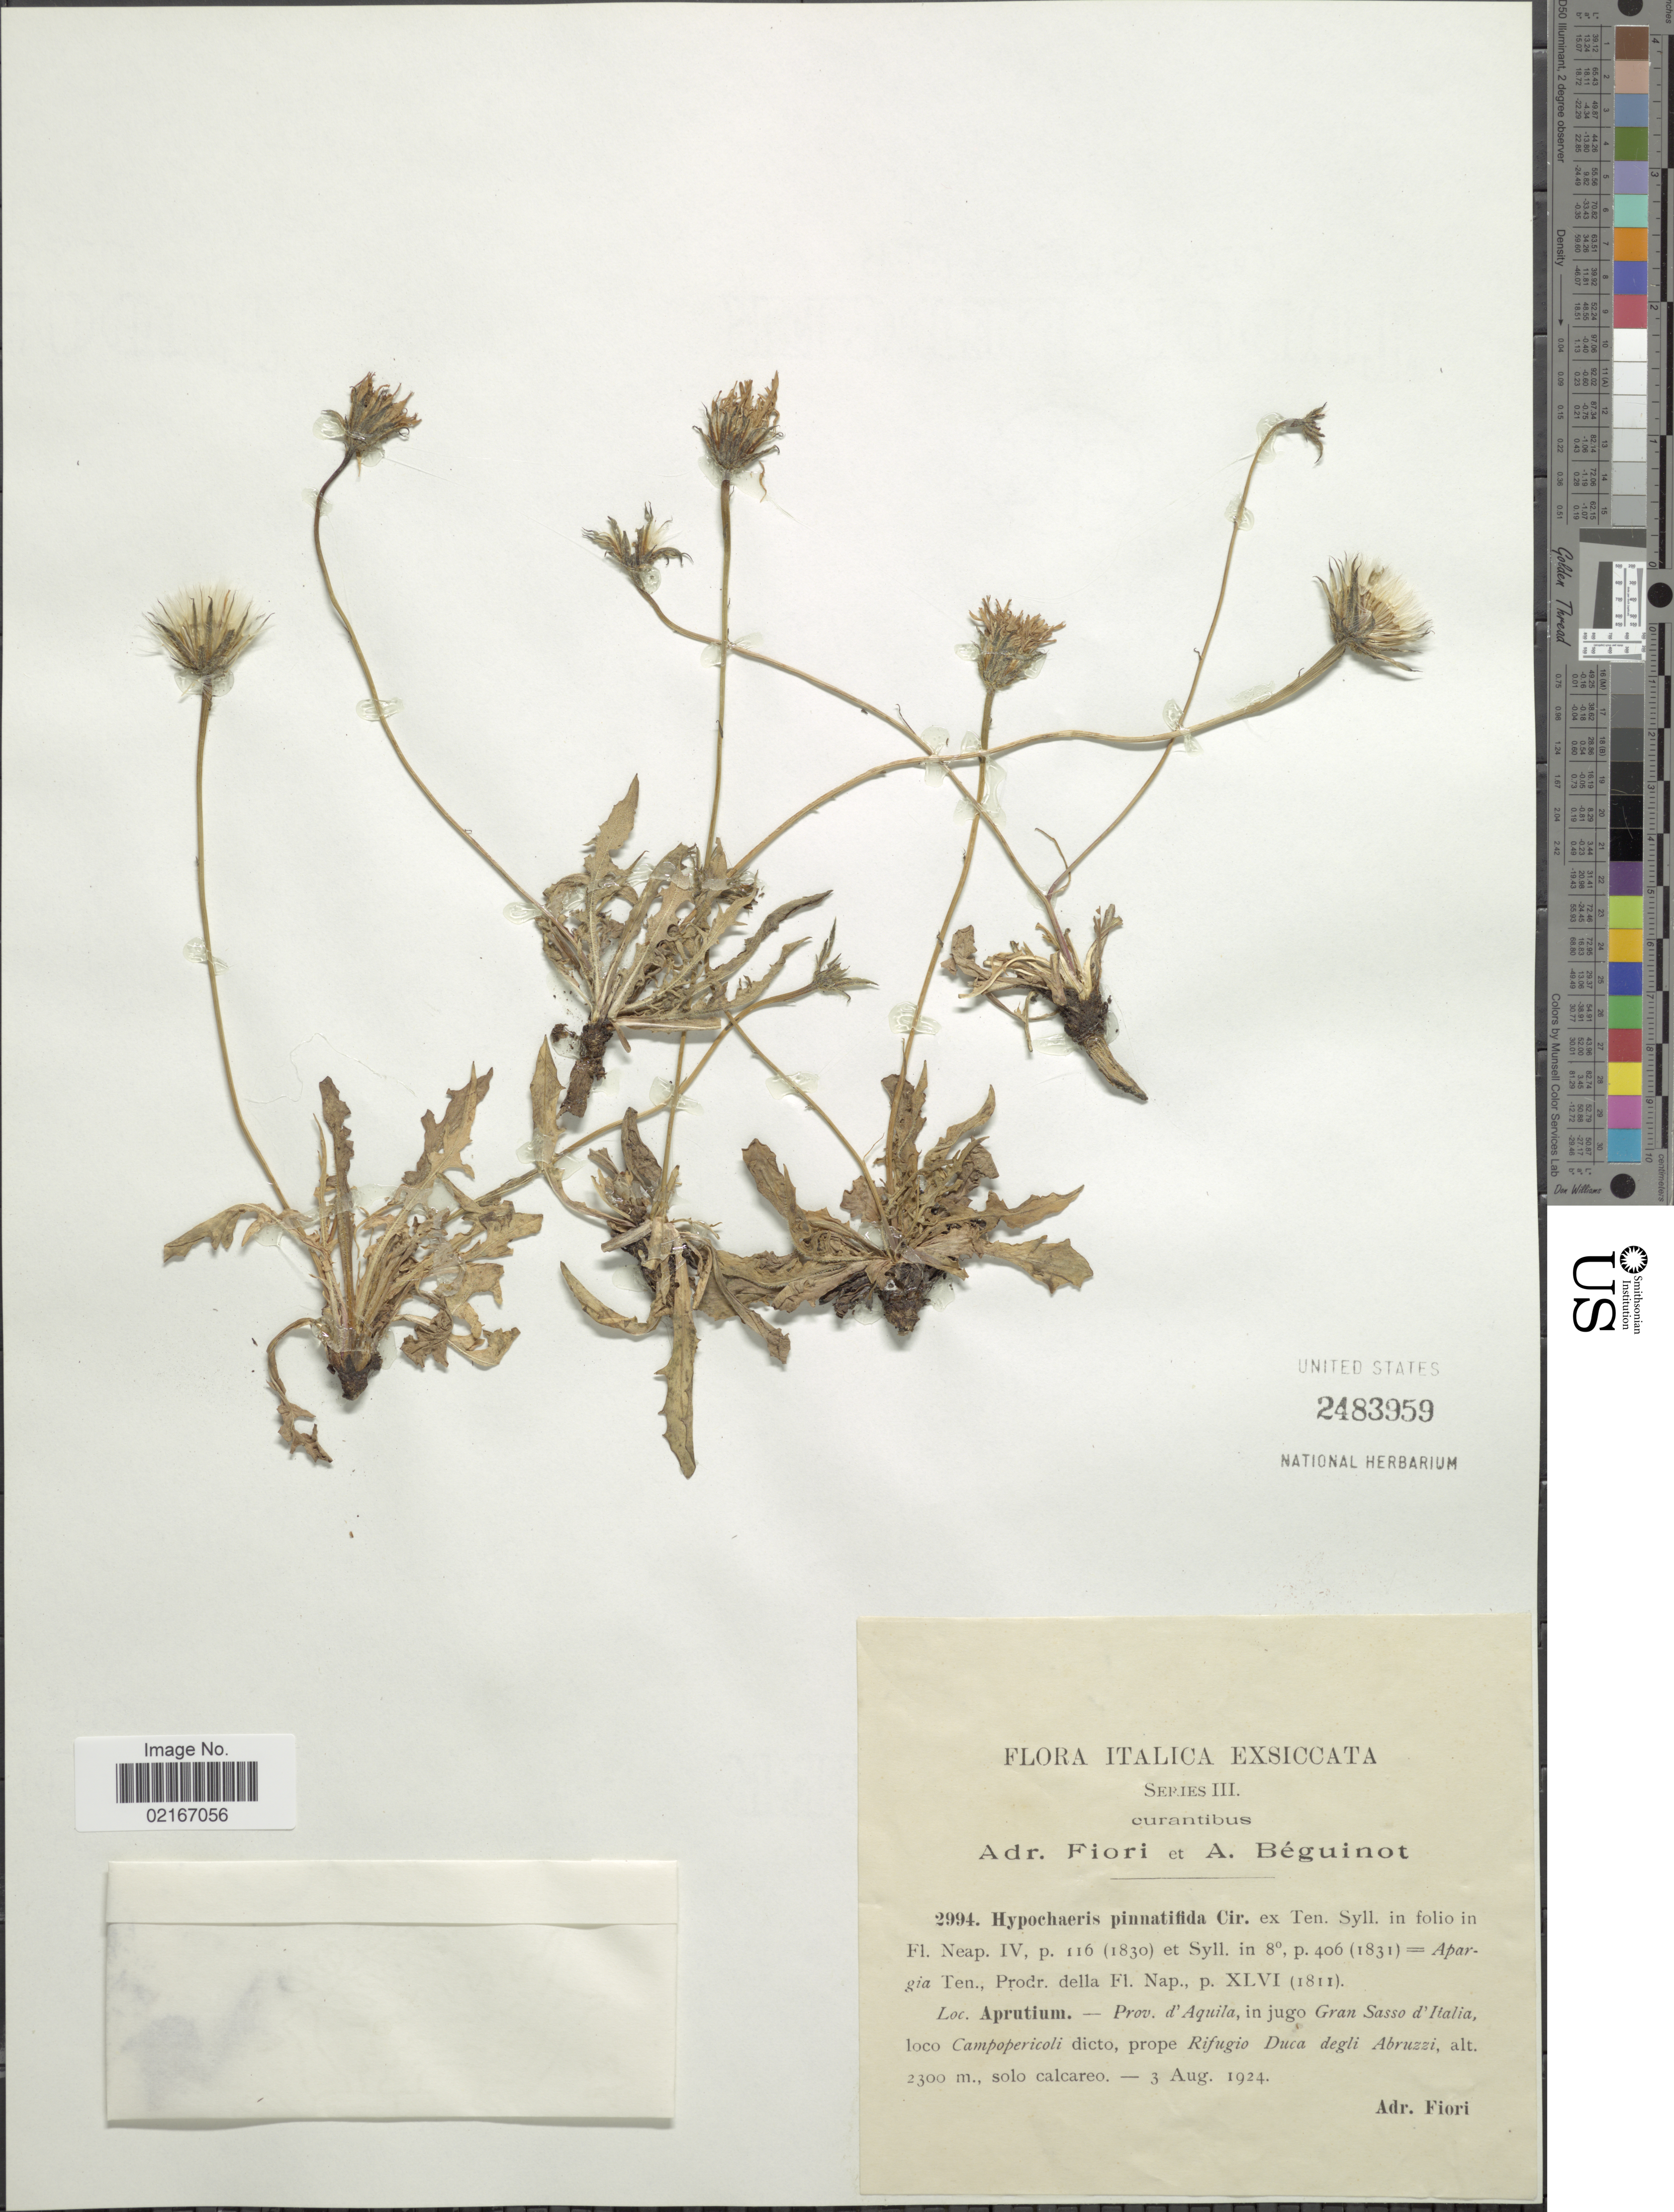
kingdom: Plantae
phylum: Tracheophyta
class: Magnoliopsida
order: Asterales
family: Asteraceae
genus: Hypochaeris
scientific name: Hypochaeris cretensis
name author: (L.) Bory & Chaub.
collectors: A. Fiori & A. Béguinot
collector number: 2994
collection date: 1924-08-03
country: Italy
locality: Aprutuim - Prov. d'Aquila, in jugo Gran Sasso d'Italia, loco Campopericoli dicto, prope Rifugio Duca degli Abruzzi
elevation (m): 2300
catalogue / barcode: US 2483959